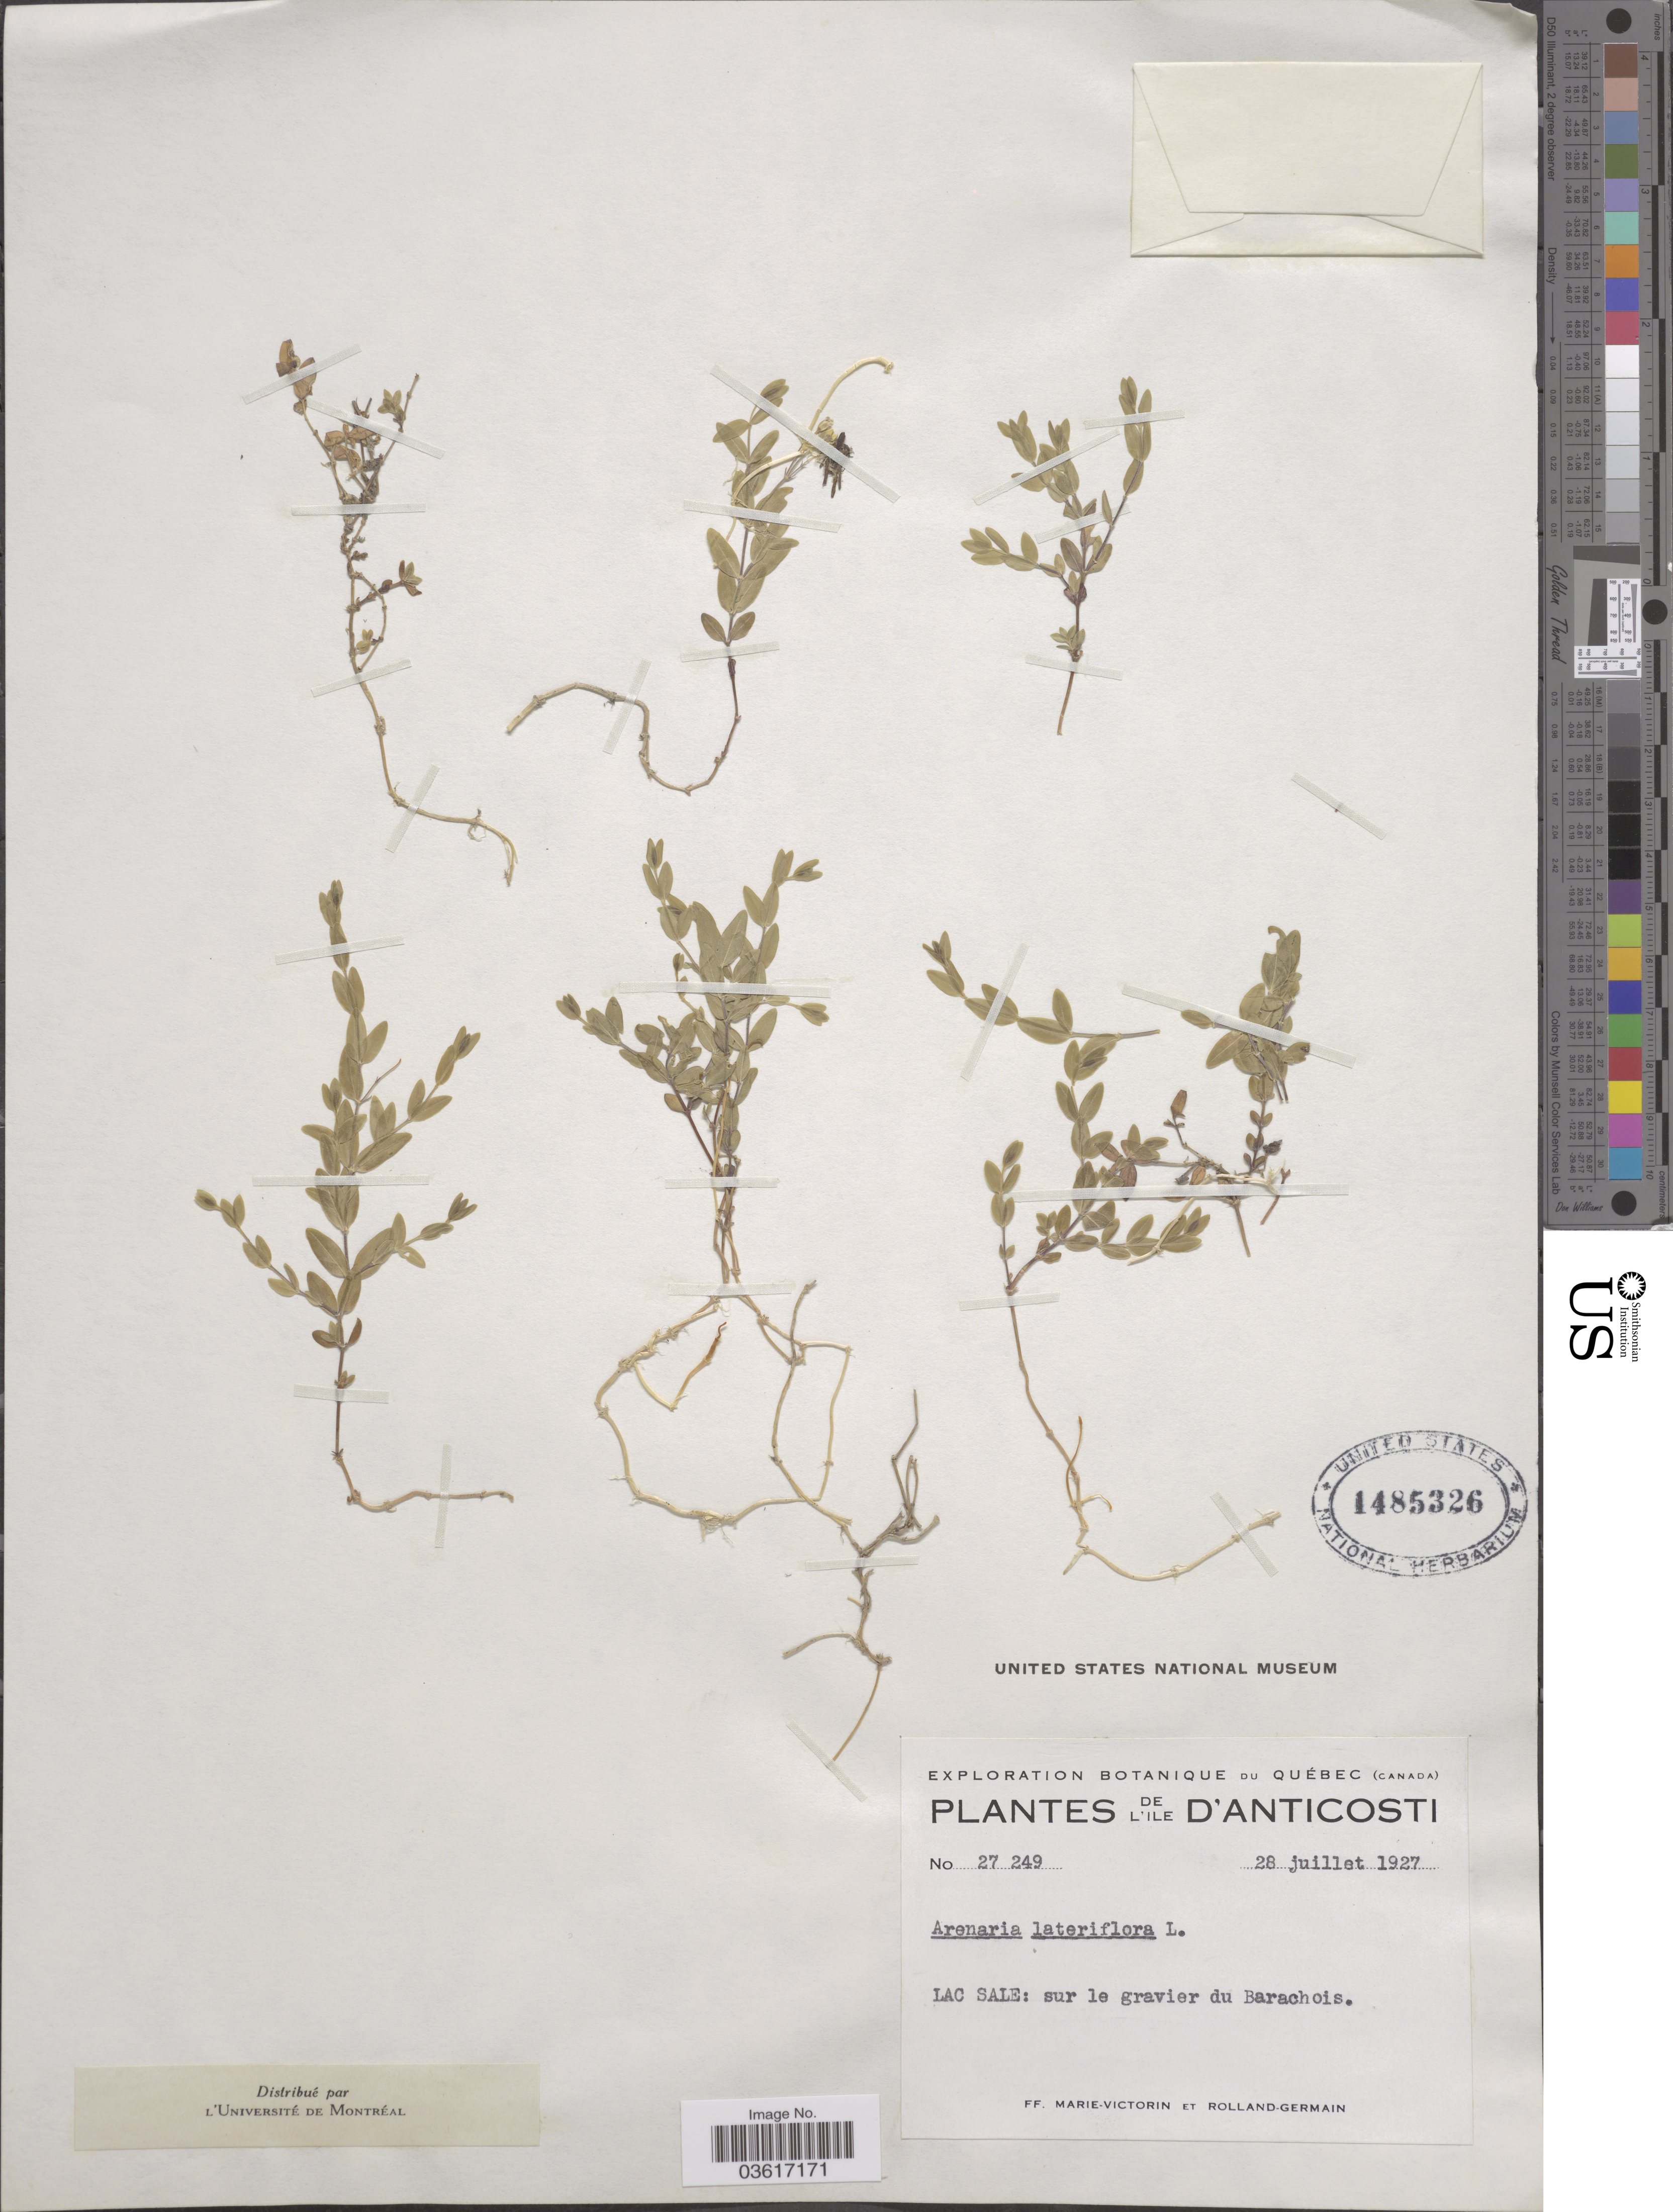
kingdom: Plantae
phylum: Tracheophyta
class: Magnoliopsida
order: Caryophyllales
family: Caryophyllaceae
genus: Moehringia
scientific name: Moehringia lateriflora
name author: (L.) Fenzl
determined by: Strong, Mark T., (BOT), Smithsonian Institution - National Museum of Natural History (UNITED STATES)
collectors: F. Marie-Victorin & Rolland-Germain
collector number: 27249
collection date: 1927-07-28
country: Canada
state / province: Quebec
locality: De l'Ile d'Anticosti. Lac Sale: sur le gravier du Barachois.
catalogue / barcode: US 1485326